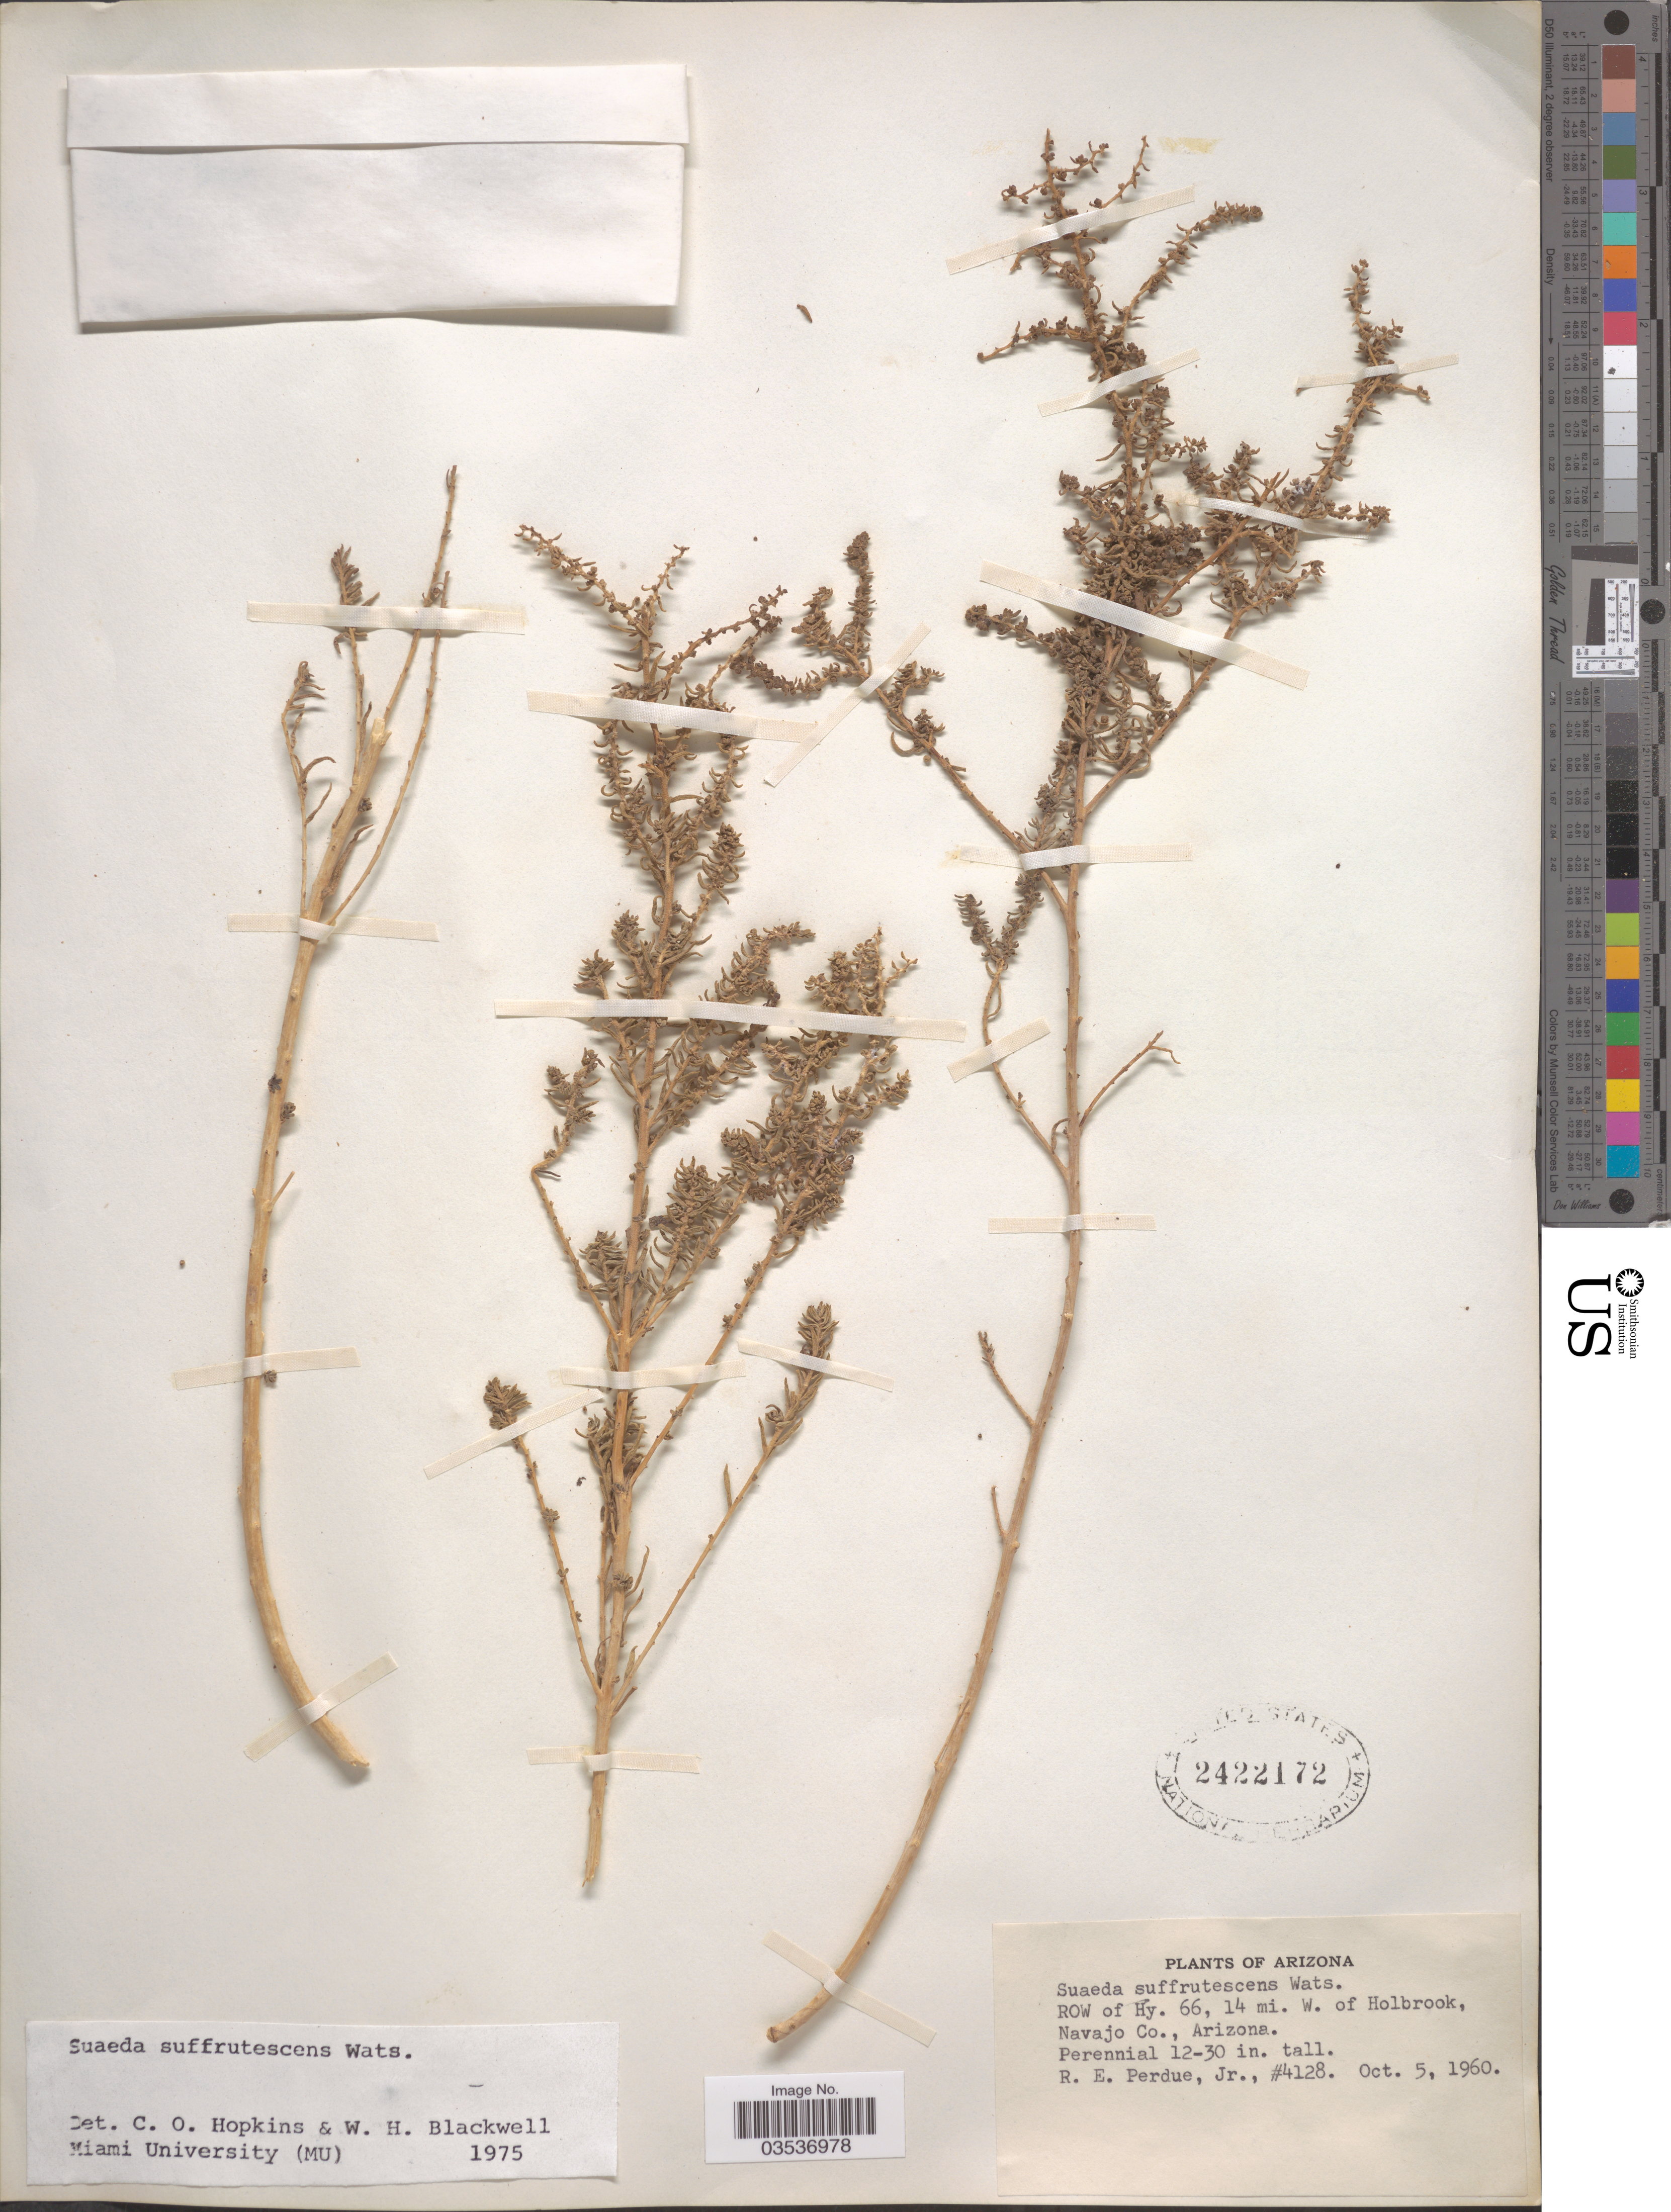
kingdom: Plantae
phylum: Tracheophyta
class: Magnoliopsida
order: Caryophyllales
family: Amaranthaceae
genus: Suaeda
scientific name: Suaeda suffrutescens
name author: S. Watson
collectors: R. E. Perdue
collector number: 4128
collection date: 1960-10-05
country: United States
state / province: Arizona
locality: ROW of Hy. 66, 14 mi. W. of Holbrook, Navajo Co.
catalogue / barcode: US 2422172